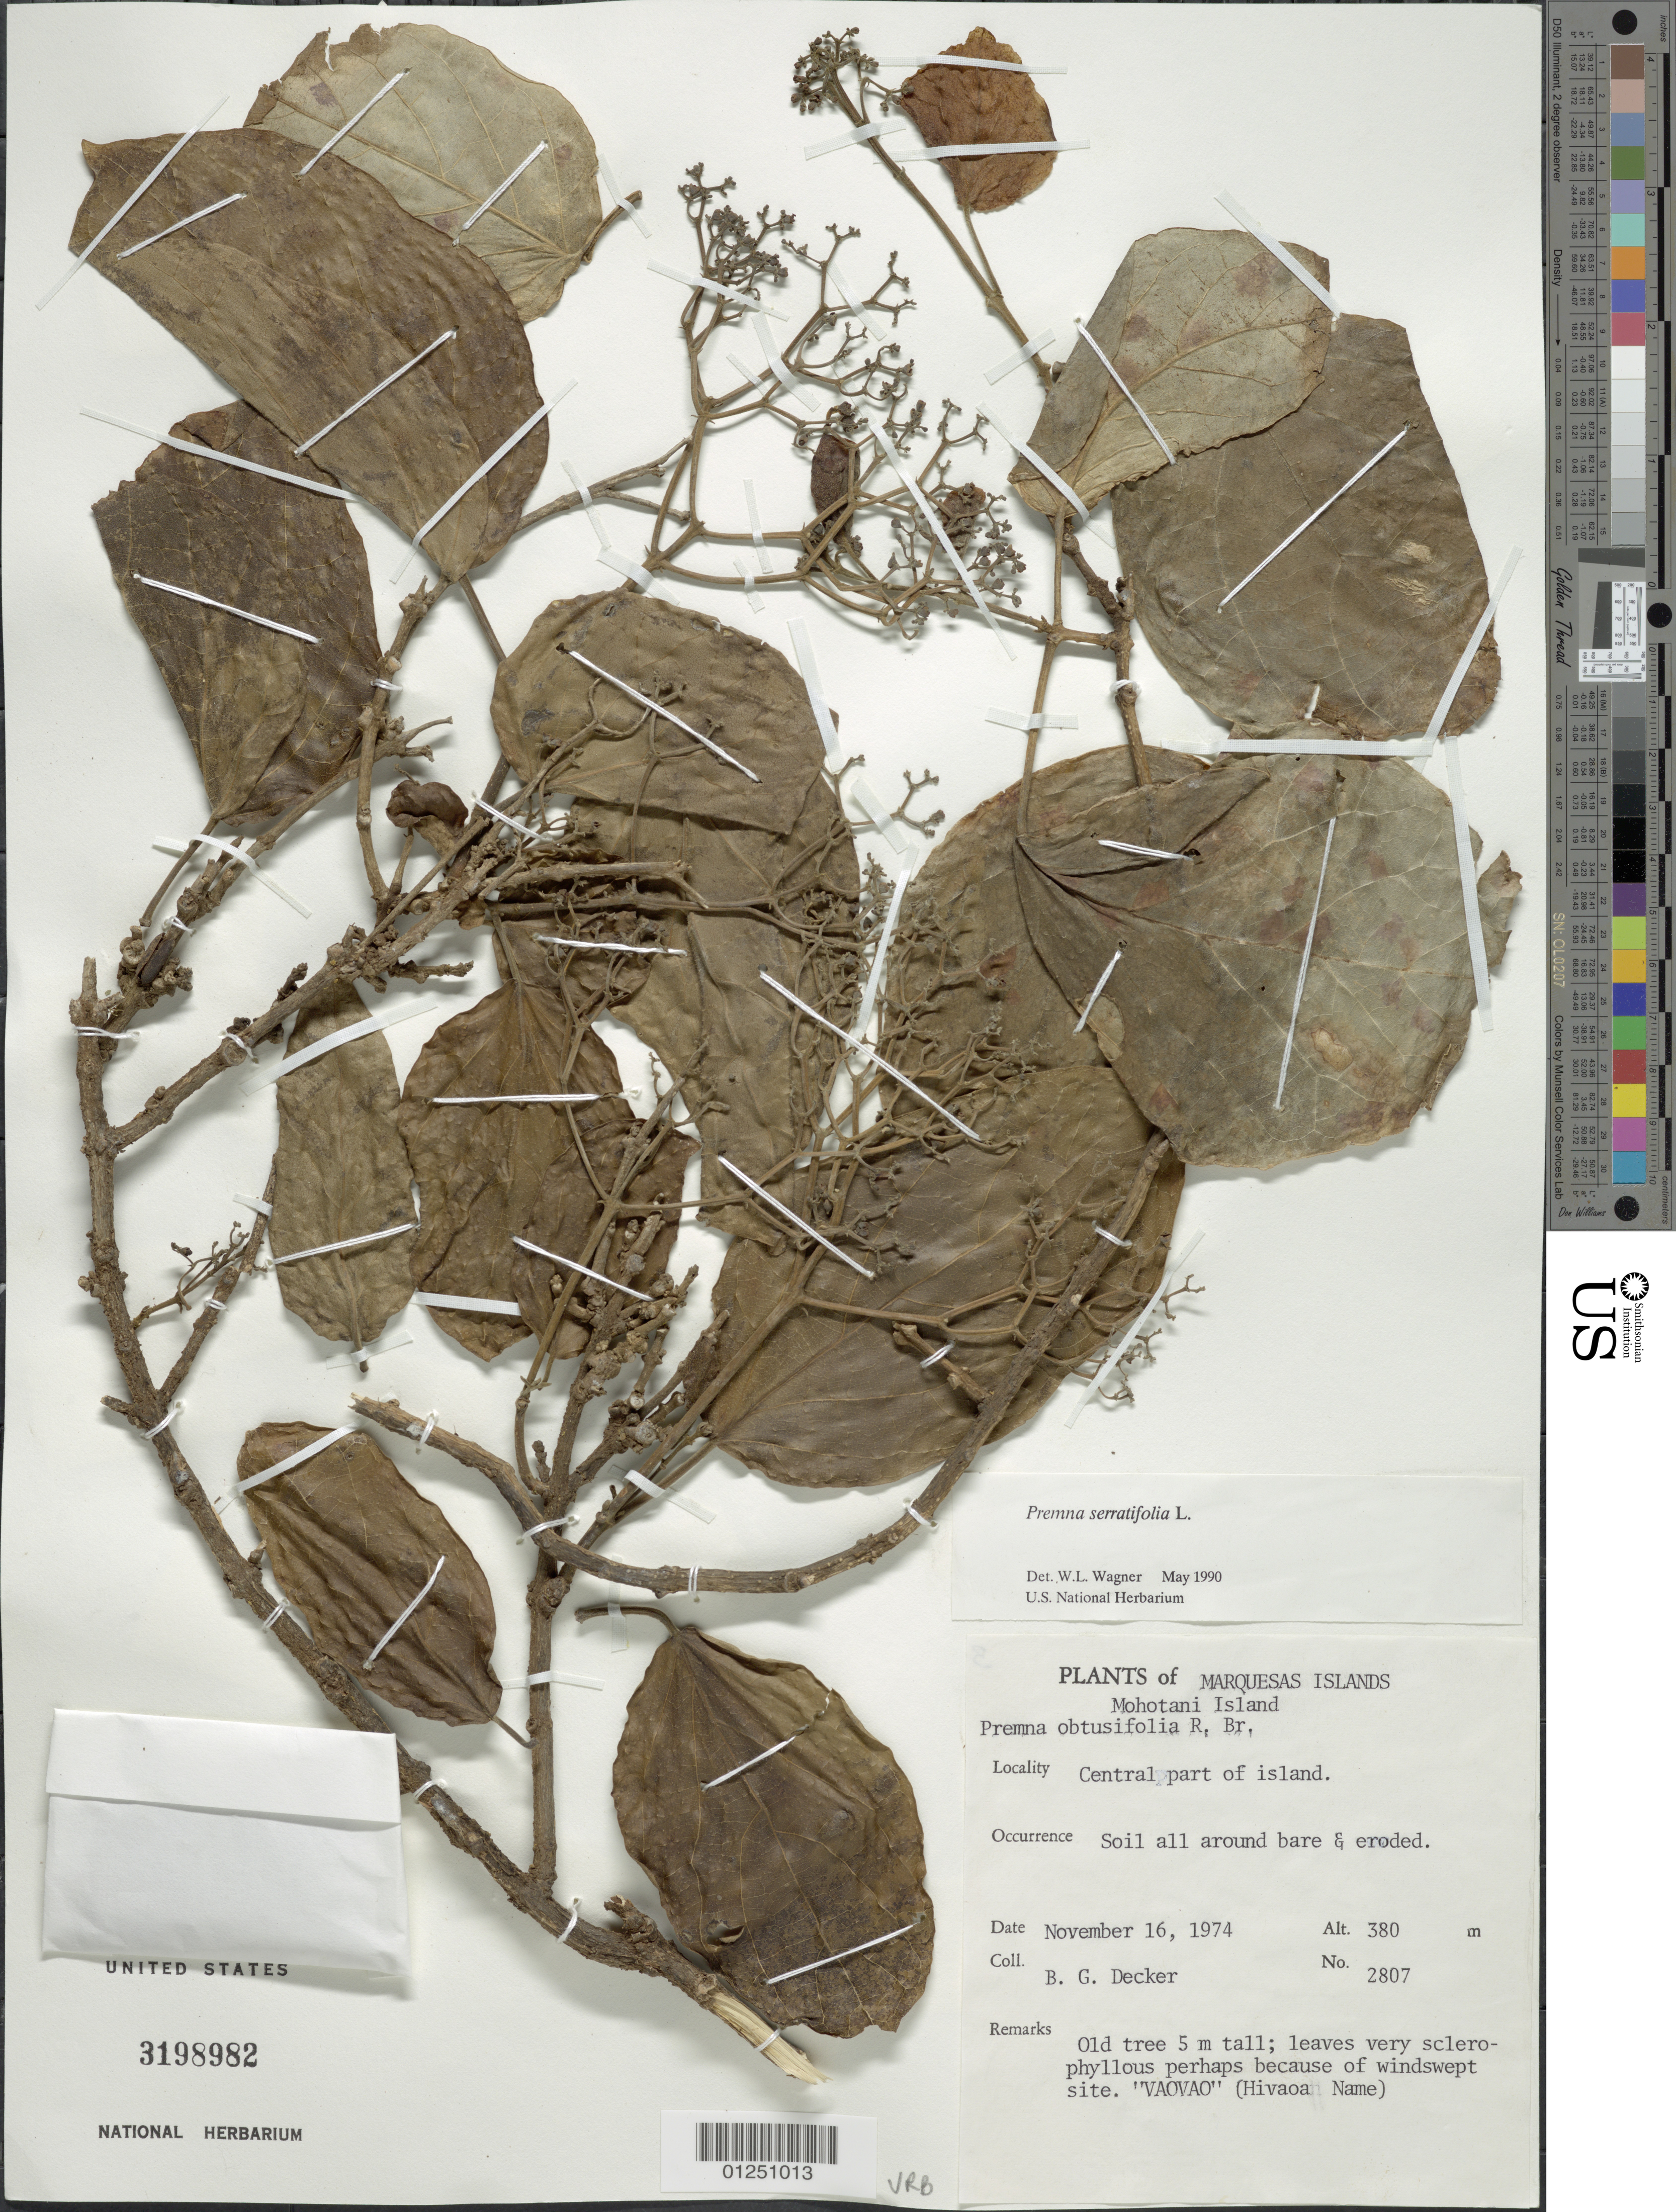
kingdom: Plantae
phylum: Tracheophyta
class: Magnoliopsida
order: Lamiales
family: Lamiaceae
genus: Premna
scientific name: Premna serratifolia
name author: L.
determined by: Wagner, W. L., (BOT), Smithsonian Institution - National Museum of Natural History (UNITED STATES)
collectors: B. G. Decker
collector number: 2807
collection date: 1974-11-16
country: French Polynesia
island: Mohotani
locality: central part of island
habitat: Soil bare and eroded, windswept site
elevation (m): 380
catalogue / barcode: US 3198982